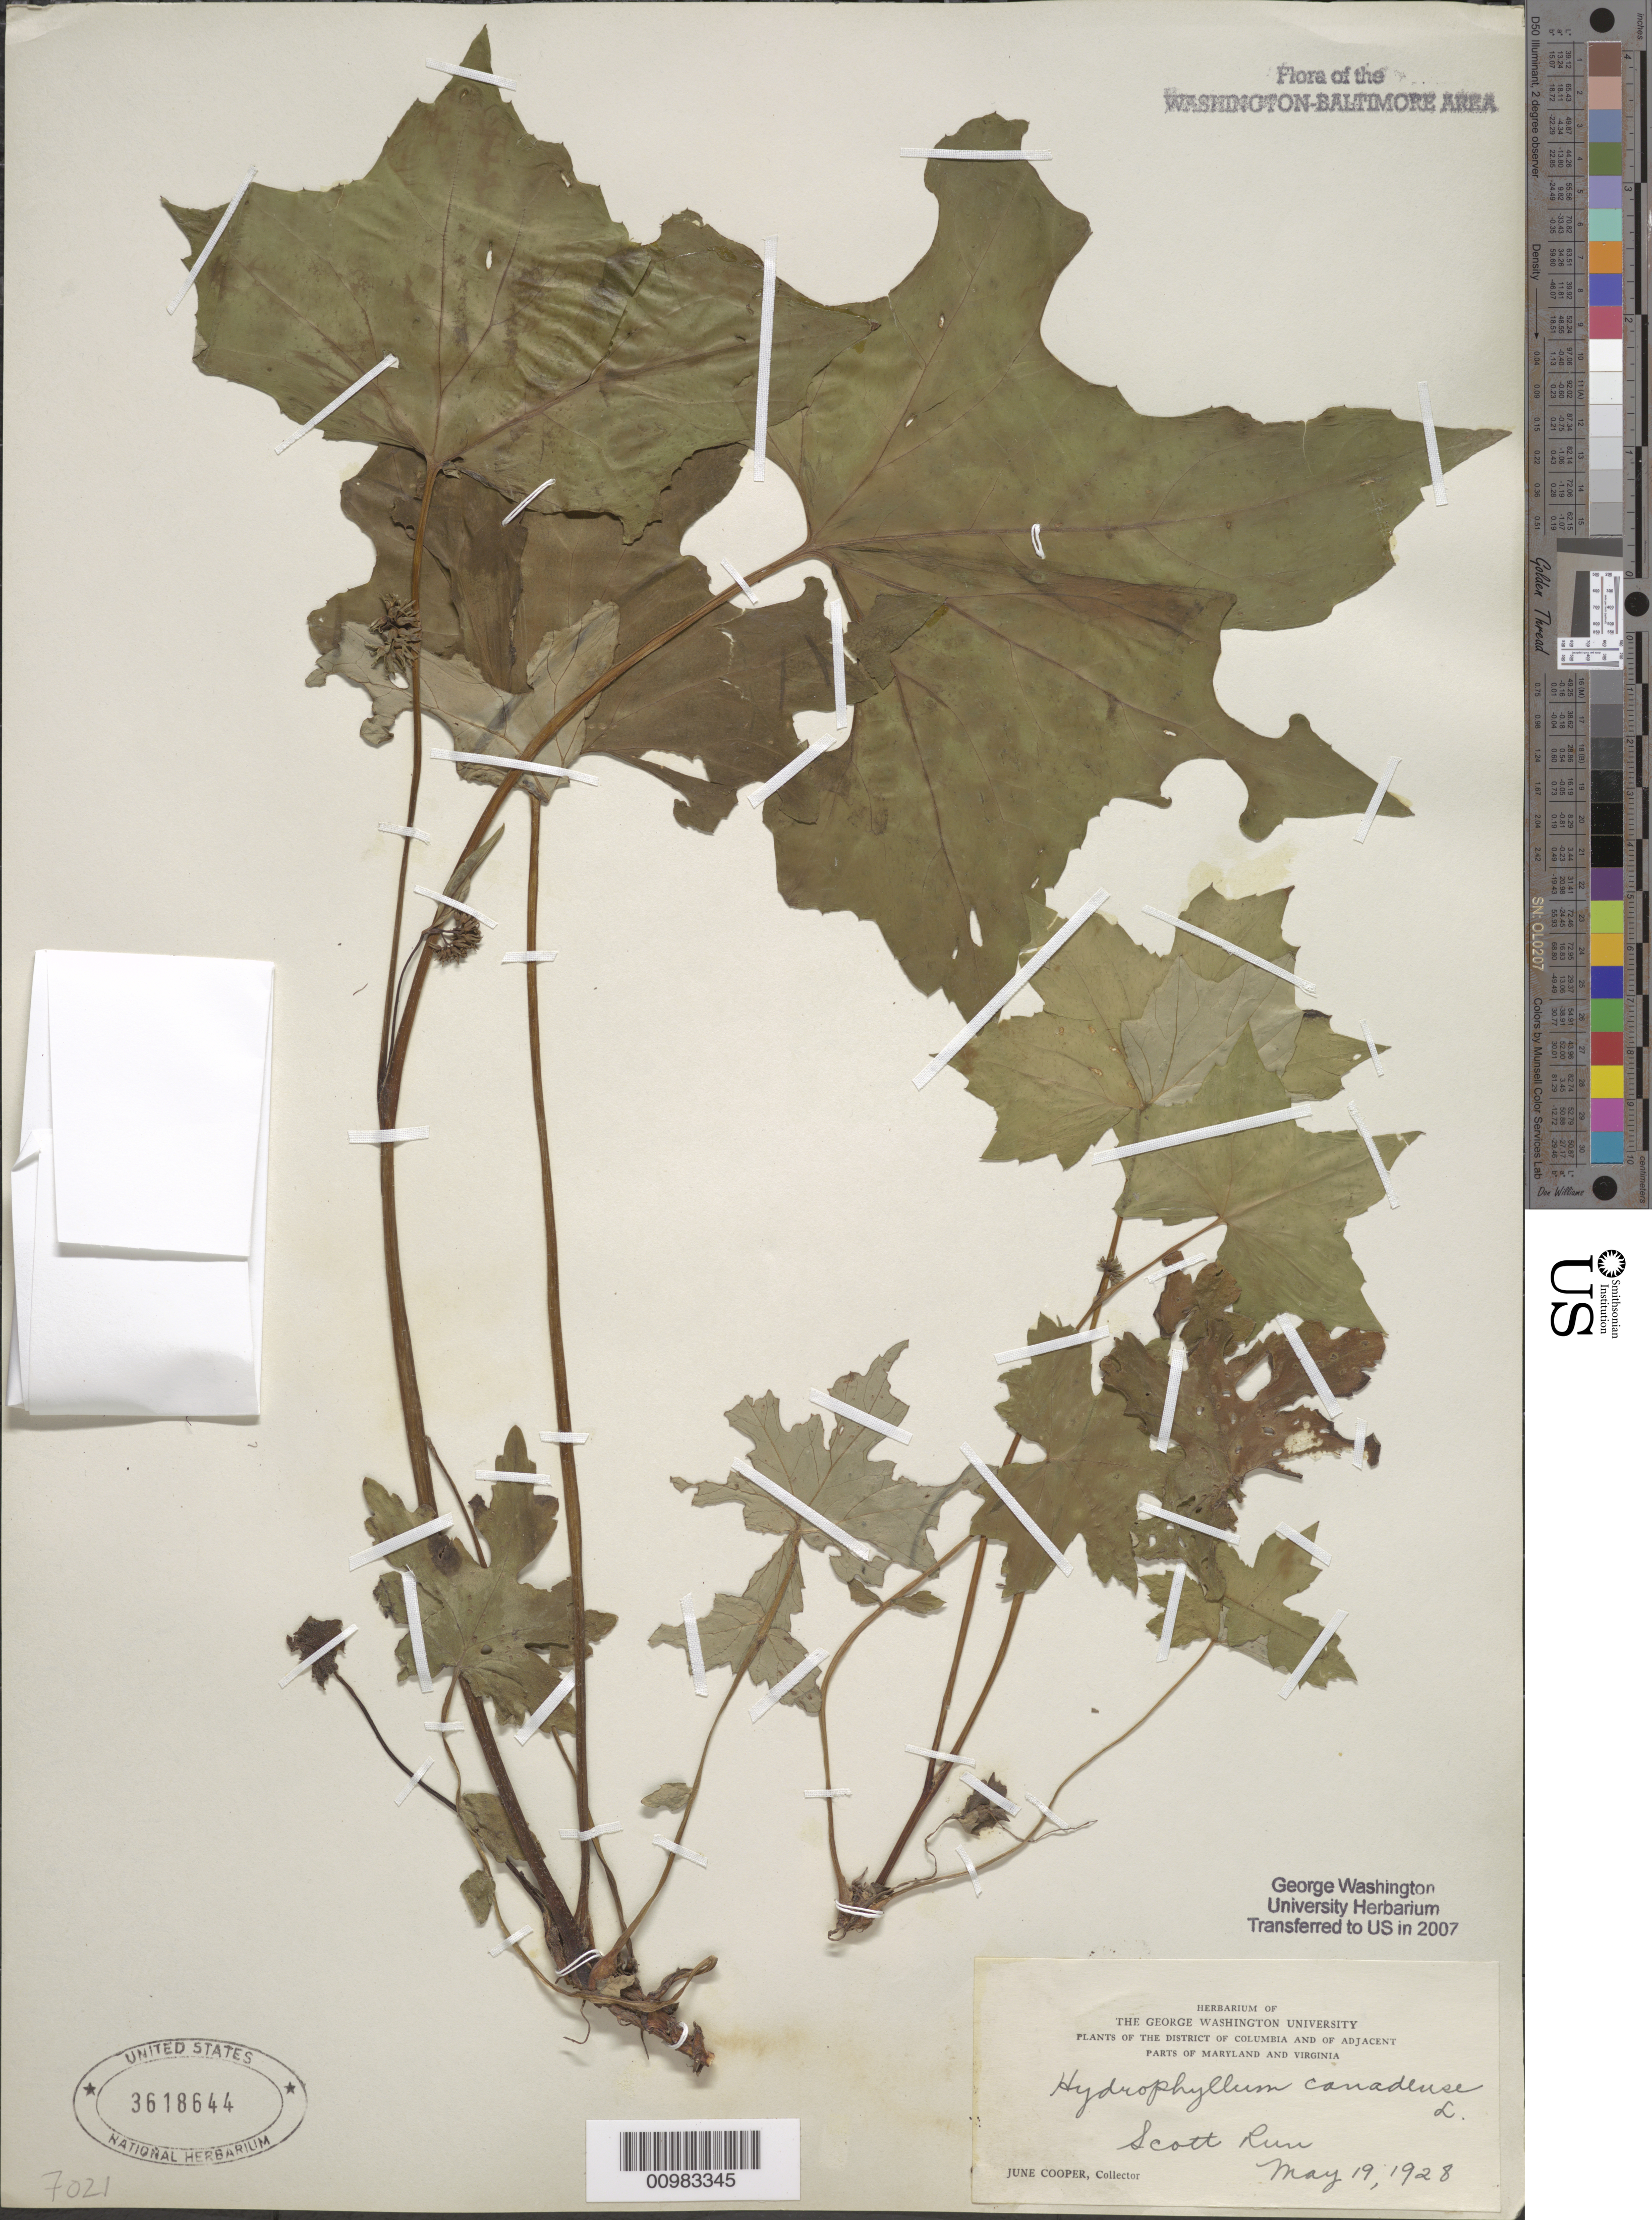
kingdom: Plantae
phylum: Tracheophyta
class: Magnoliopsida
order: Boraginales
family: Hydrophyllaceae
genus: Hydrophyllum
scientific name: Hydrophyllum canadense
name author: L.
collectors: J. Cooper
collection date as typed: May 19, 1928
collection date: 1928-05-19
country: United States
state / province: Virginia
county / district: Fairfax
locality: Scott's Run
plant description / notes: Transferred from GWU Herbarium in 2007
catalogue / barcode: US 3618644